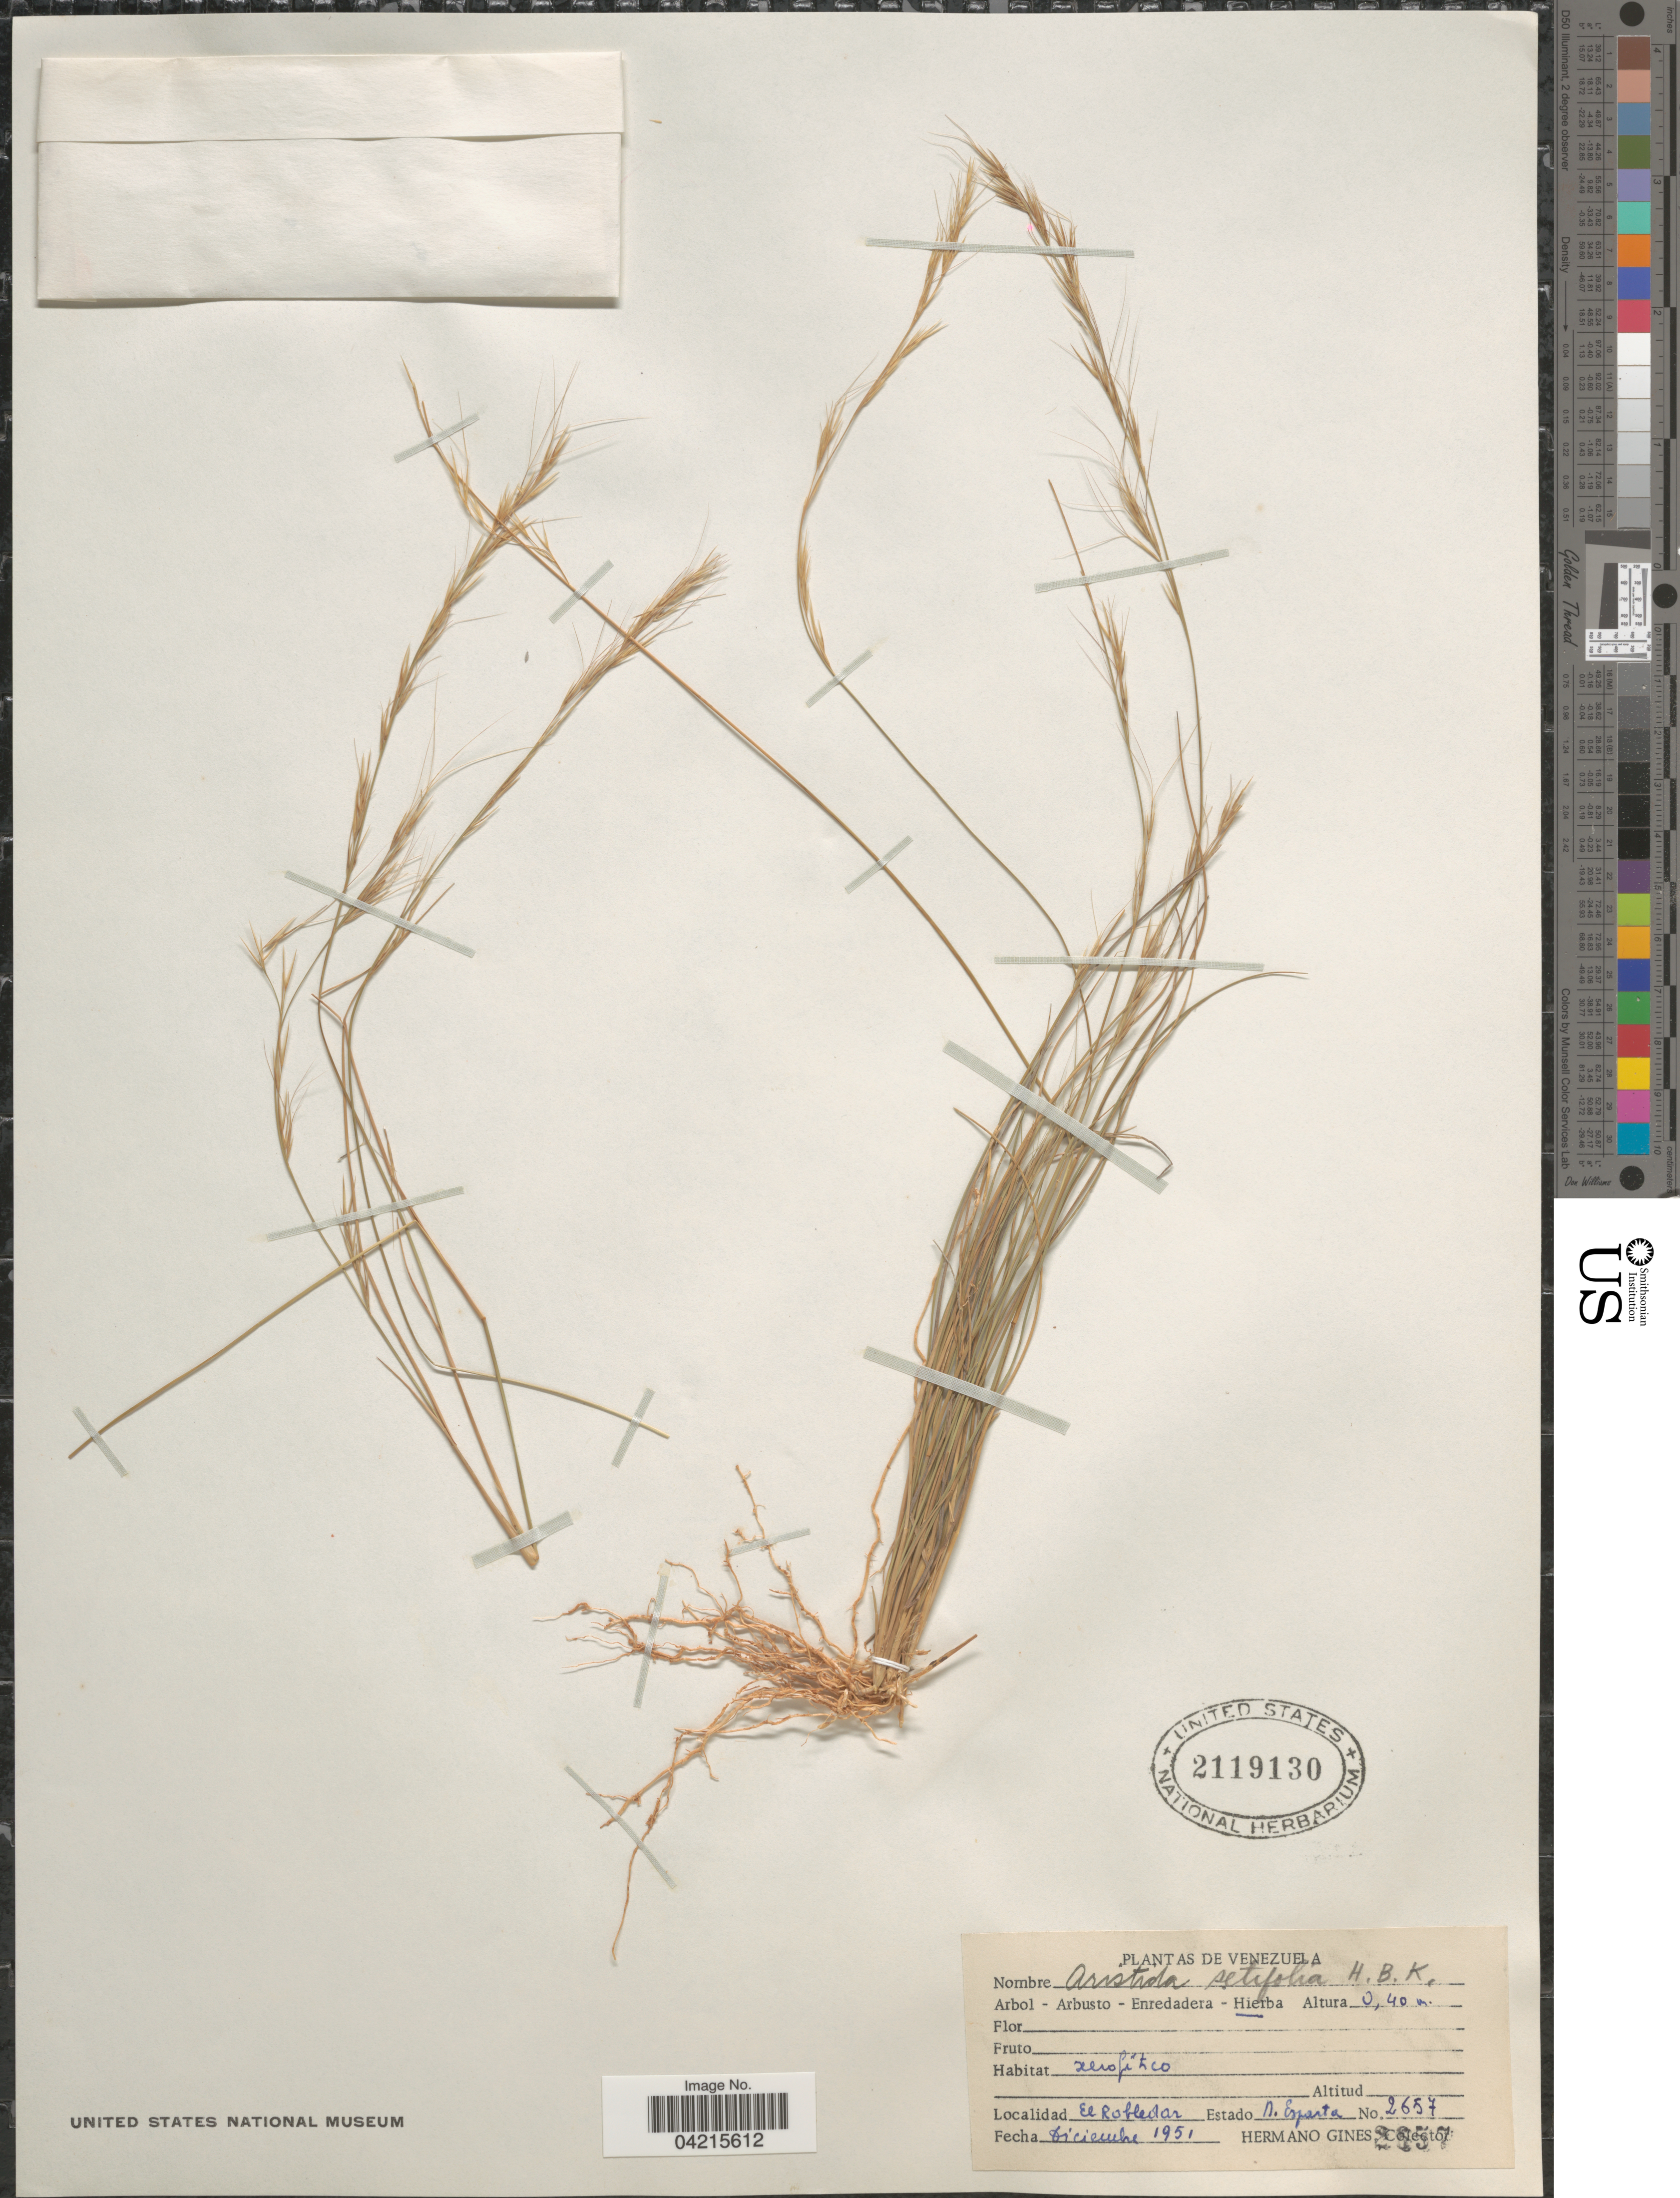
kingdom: Plantae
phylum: Tracheophyta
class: Liliopsida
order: Poales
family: Poaceae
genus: Aristida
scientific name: Aristida setifolia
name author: Kunth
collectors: Bro. Gines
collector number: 2657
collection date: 1951-12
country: Venezuela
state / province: Nueva Esparta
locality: El Robledar.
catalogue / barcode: US 2119130